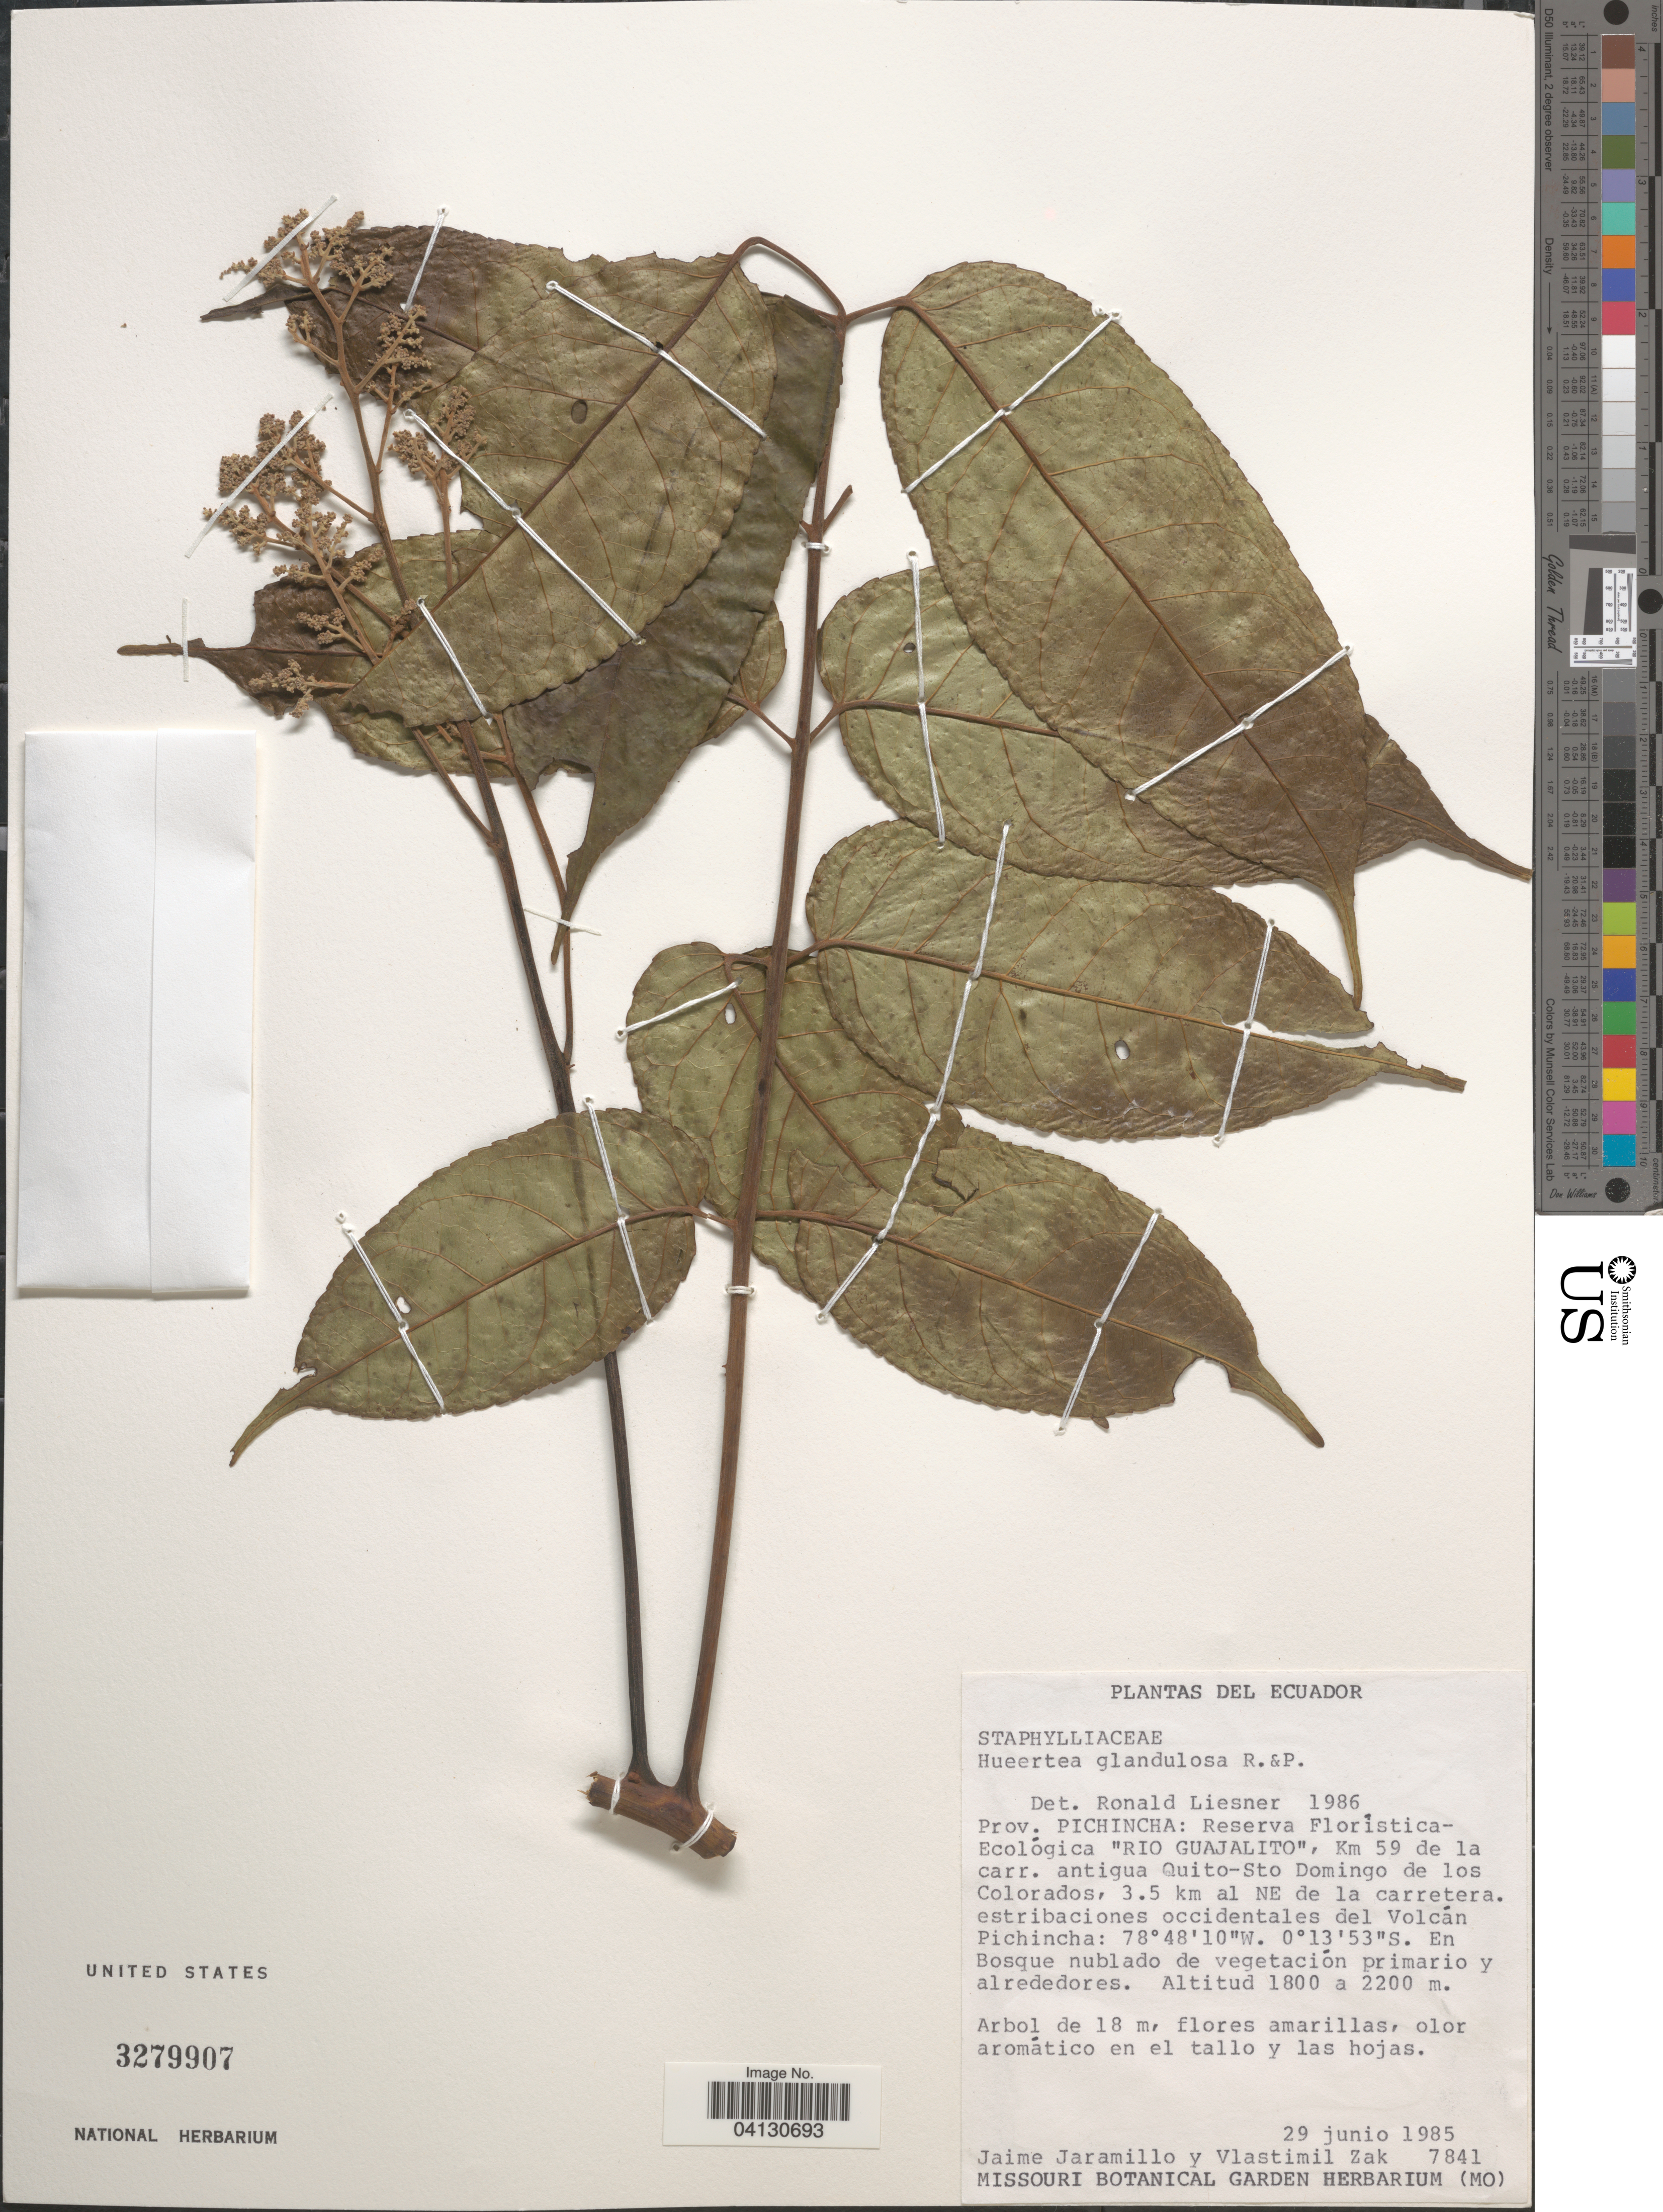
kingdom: Plantae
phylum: Tracheophyta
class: Magnoliopsida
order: Huerteales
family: Tapisciaceae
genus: Huertea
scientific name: Huertea glandulosa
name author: Ruiz & Pav.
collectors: J. Jaramillo & V. Zak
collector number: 7841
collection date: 1985-06-29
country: Ecuador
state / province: Pichincha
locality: Reserva Floristica-Ecológica "Rio Guajalito", Km 59 de la carr. antigua Quito-Sto Domingo de los Colorados, 3.5 km al NE de la carretera. estribaciones occidentales del Volcán Pichincha.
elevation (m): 1800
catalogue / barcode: US 3279907